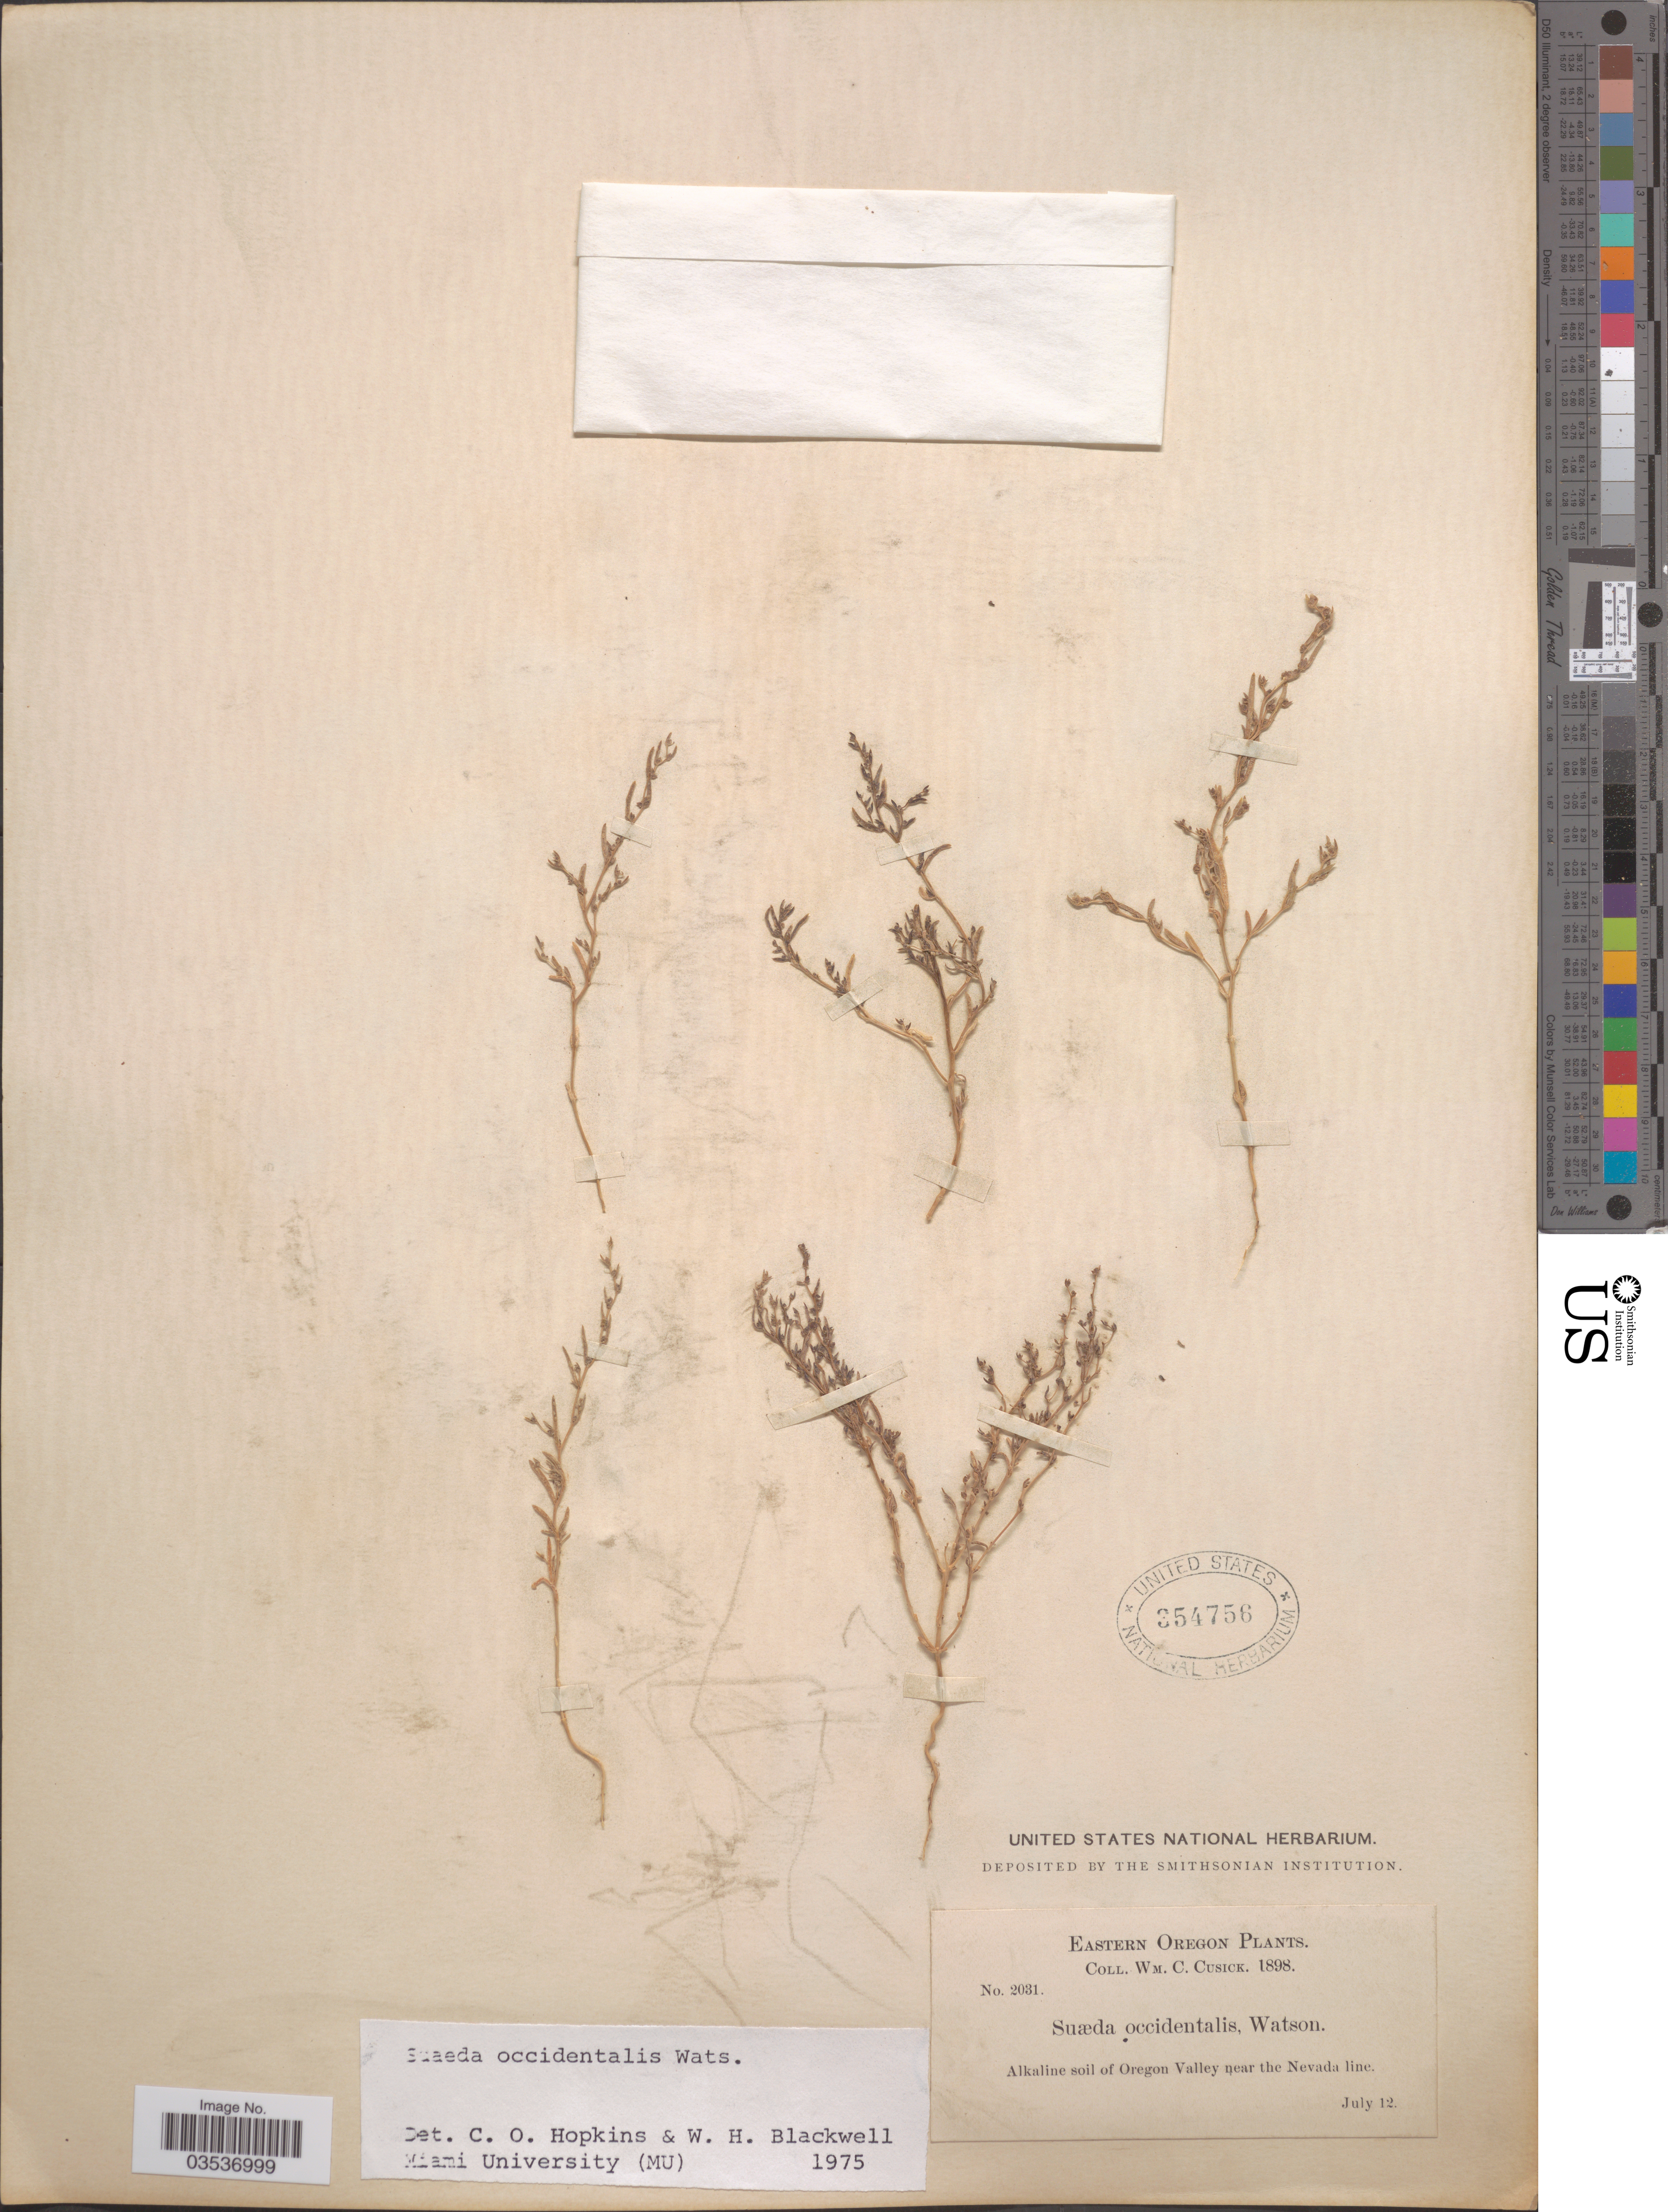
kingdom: Plantae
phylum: Tracheophyta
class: Magnoliopsida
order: Caryophyllales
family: Amaranthaceae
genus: Suaeda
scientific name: Suaeda occidentalis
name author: (S. Watson) S. Watson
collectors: W. C. Cusick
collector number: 2031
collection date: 1898-07-12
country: United States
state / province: Oregon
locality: Eastern Oregon. Alkaline soil of Oregon Valley near the Nevada line.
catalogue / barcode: US 354756